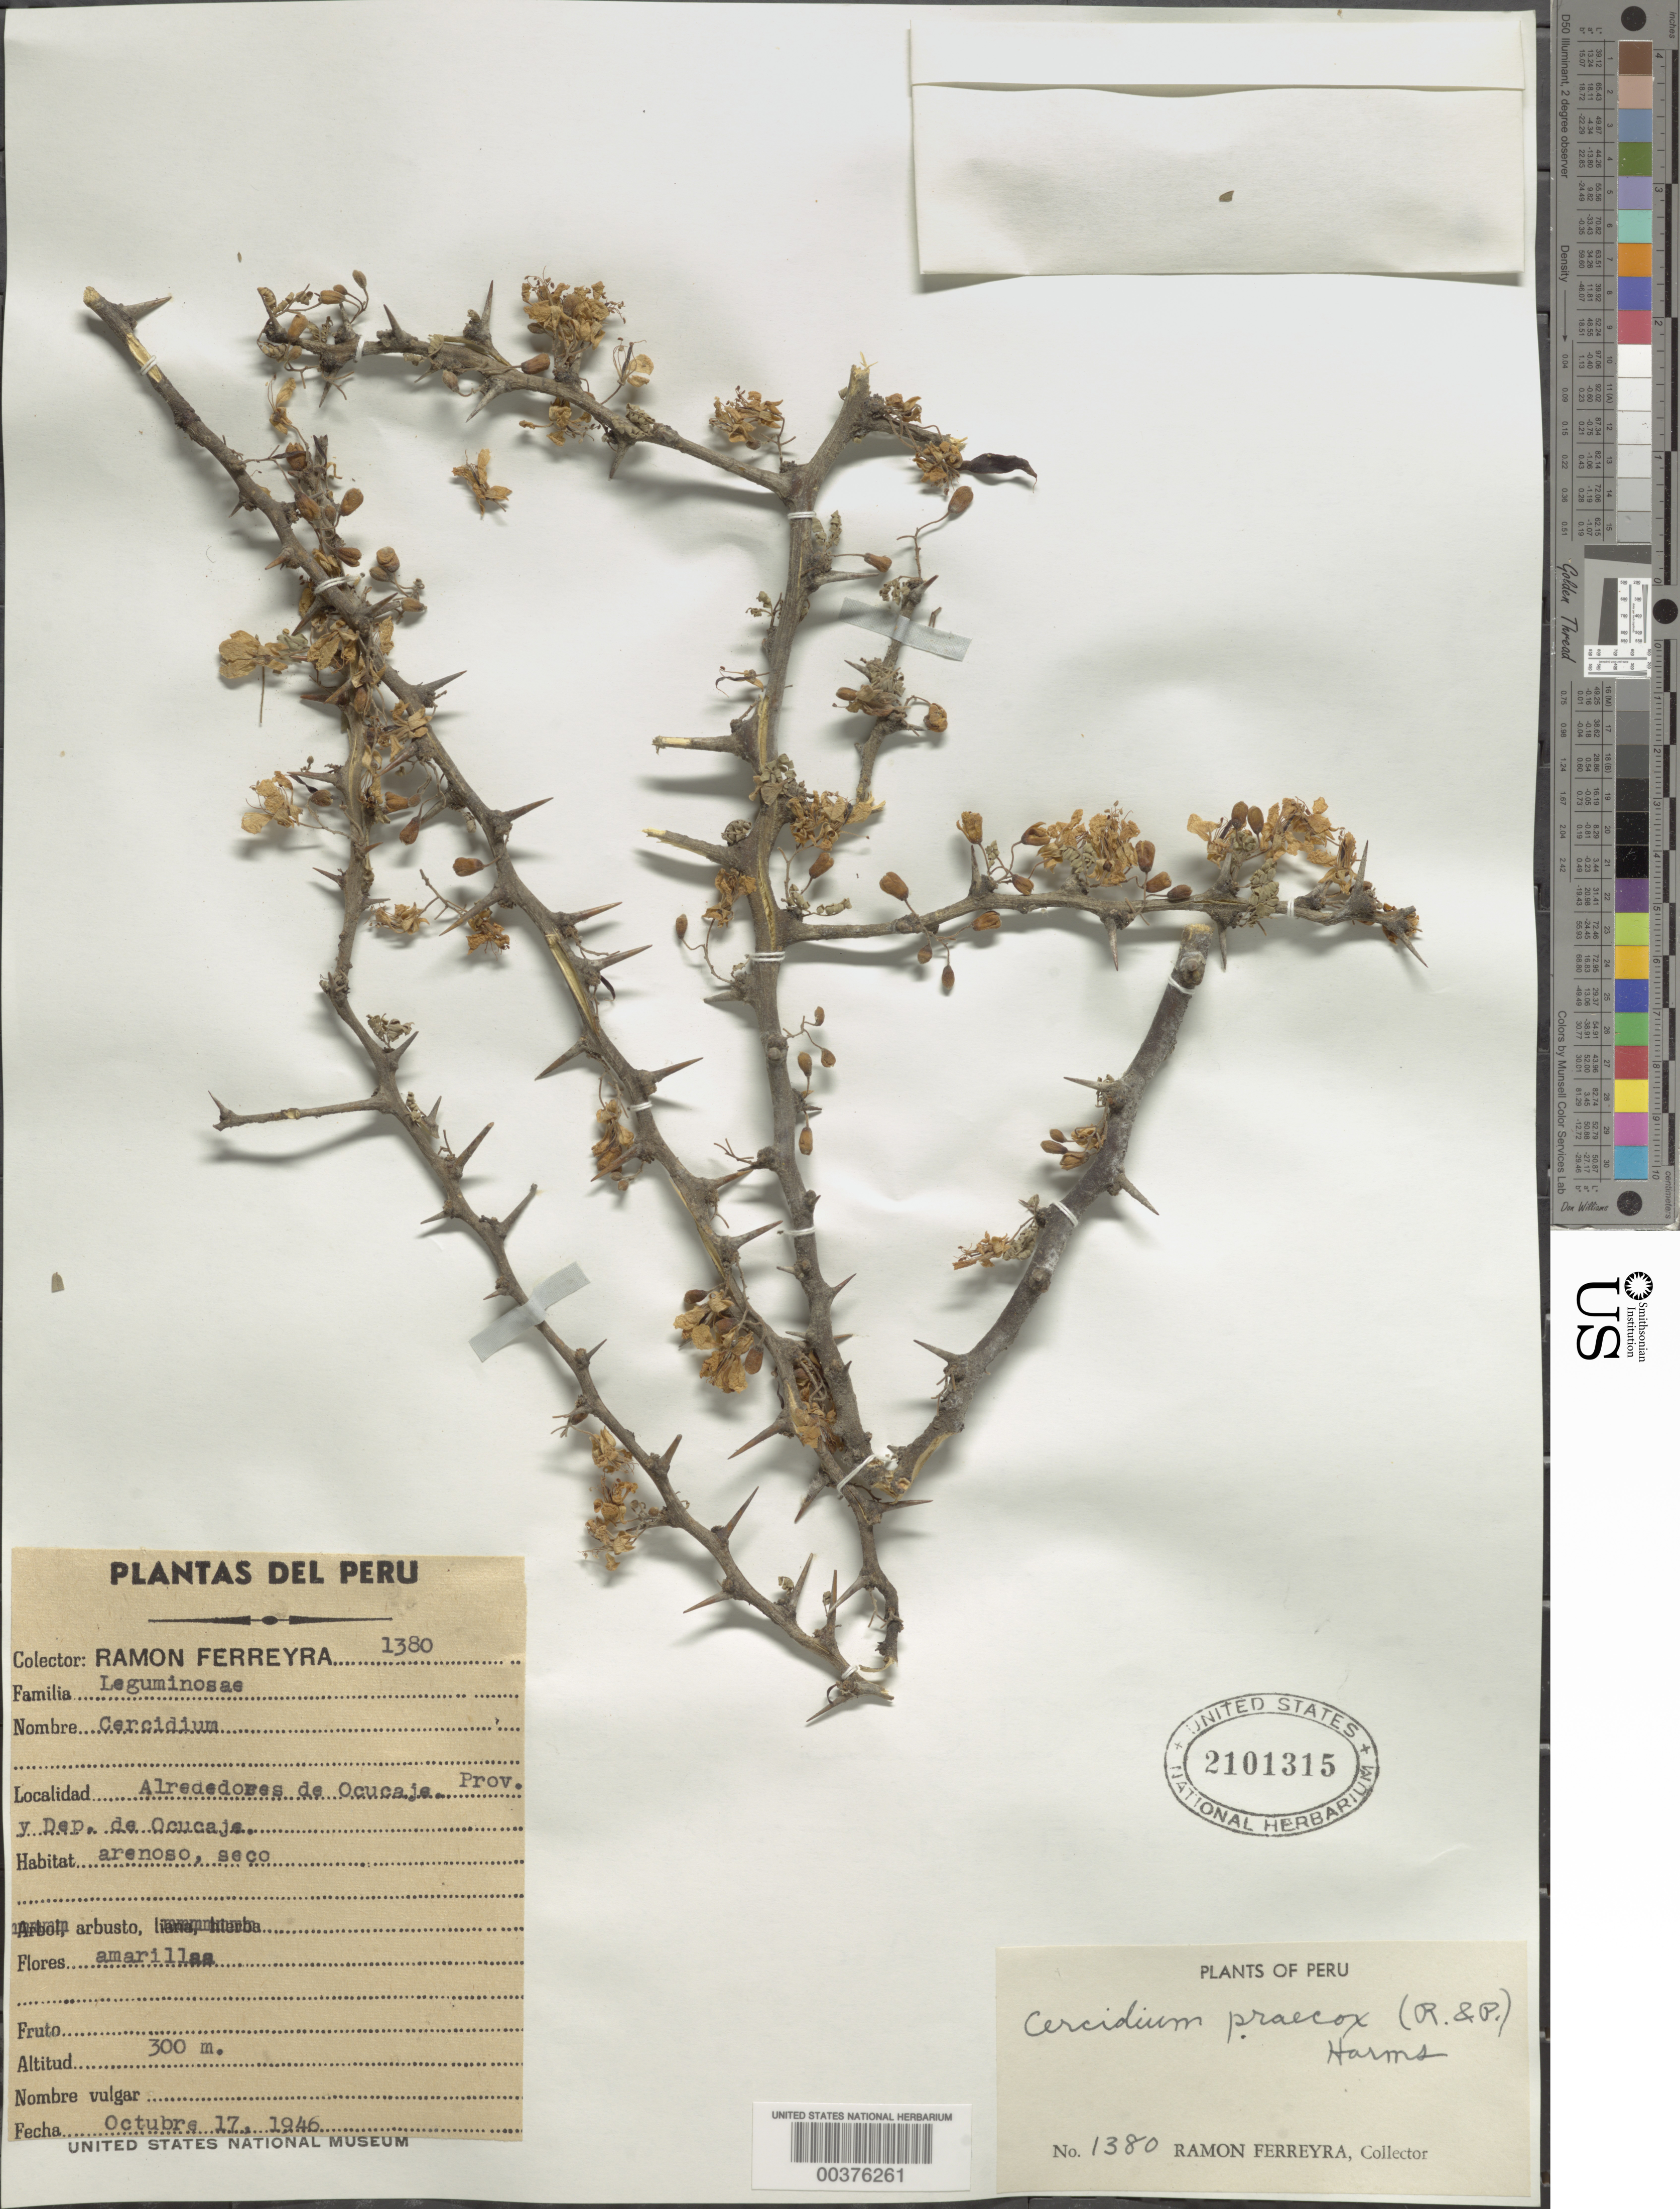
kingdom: Plantae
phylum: Tracheophyta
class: Magnoliopsida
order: Fabales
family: Fabaceae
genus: Parkinsonia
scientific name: Parkinsonia praecox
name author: (Ruiz & Pav.) J.E. Hawkins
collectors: R. A. Ferreyra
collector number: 1380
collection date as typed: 17 Oct 1946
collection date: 1946-10-17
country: Peru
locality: alrededores de Ocucaja; provincia y departamento de Ocucaja [?]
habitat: Arenoso, seco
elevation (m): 300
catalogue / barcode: US 2101315